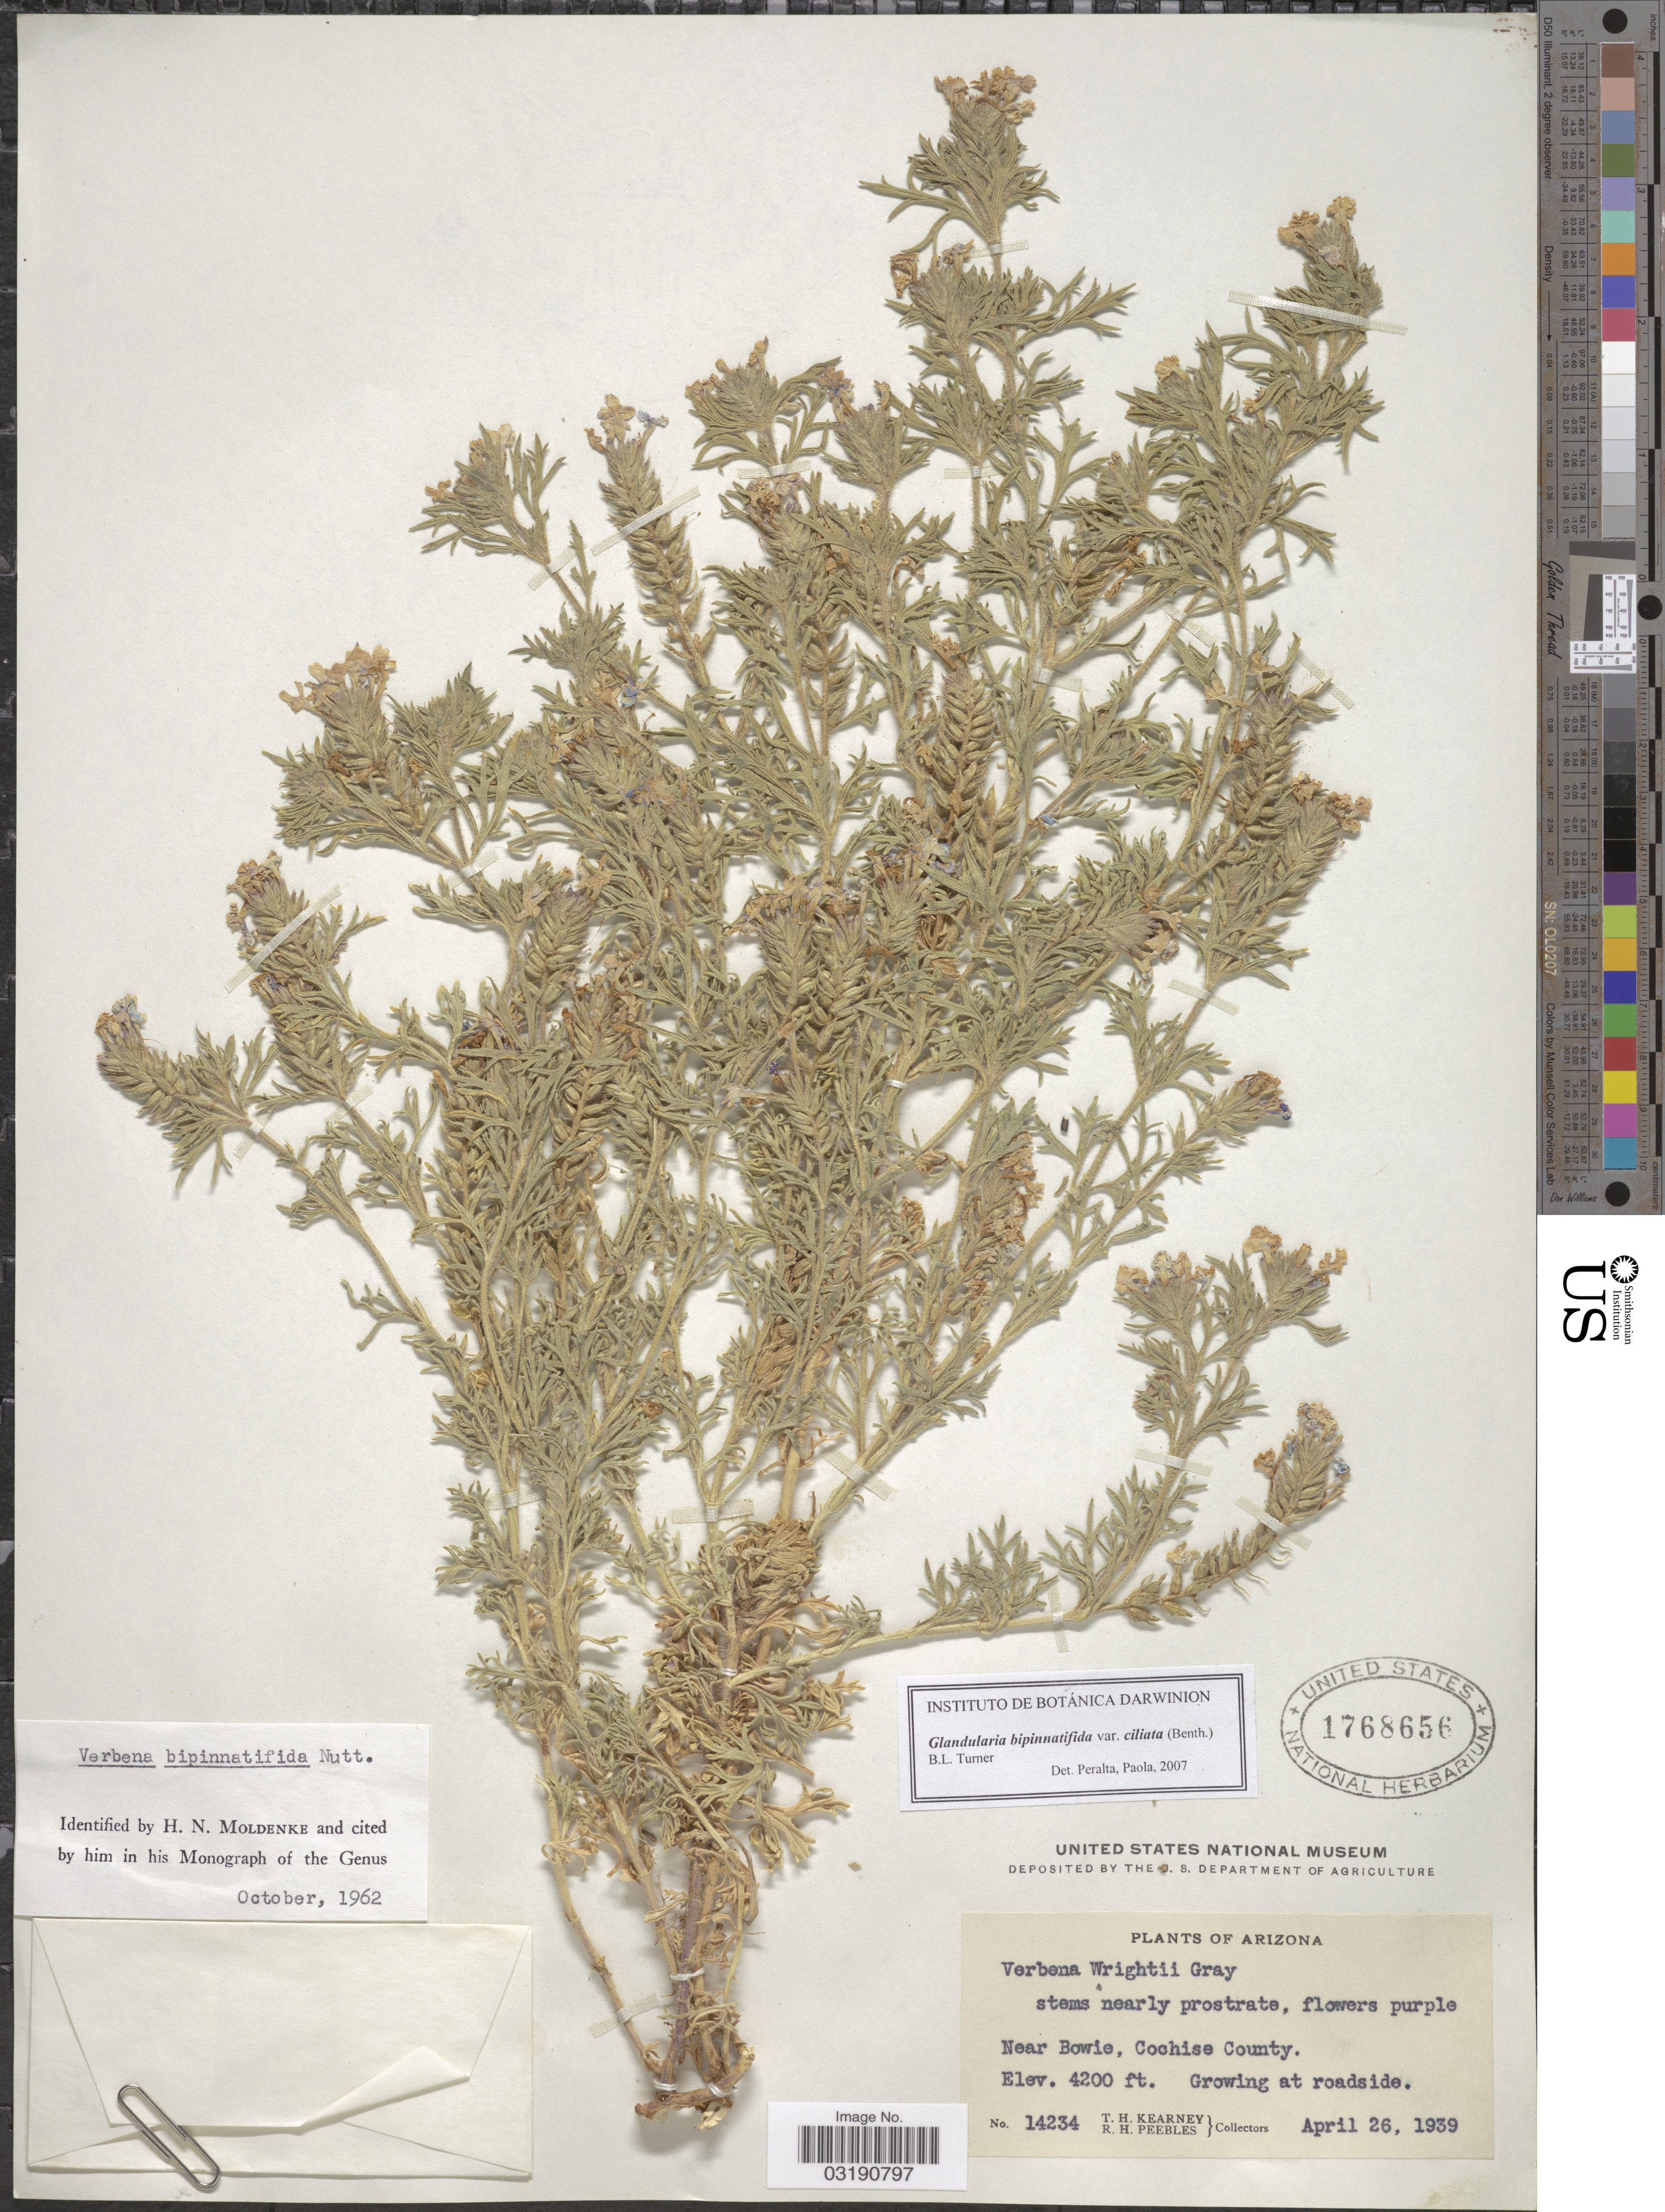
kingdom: Plantae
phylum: Tracheophyta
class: Magnoliopsida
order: Lamiales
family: Verbenaceae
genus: Verbena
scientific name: Verbena bipinnatifida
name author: (Schauer) Nutt.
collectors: T. H. Kearney & R. H. Peebles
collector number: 14234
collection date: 1939-01-26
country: United States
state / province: Arizona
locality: Near Bowie, Cochise County.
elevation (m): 1280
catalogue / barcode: US 1768656